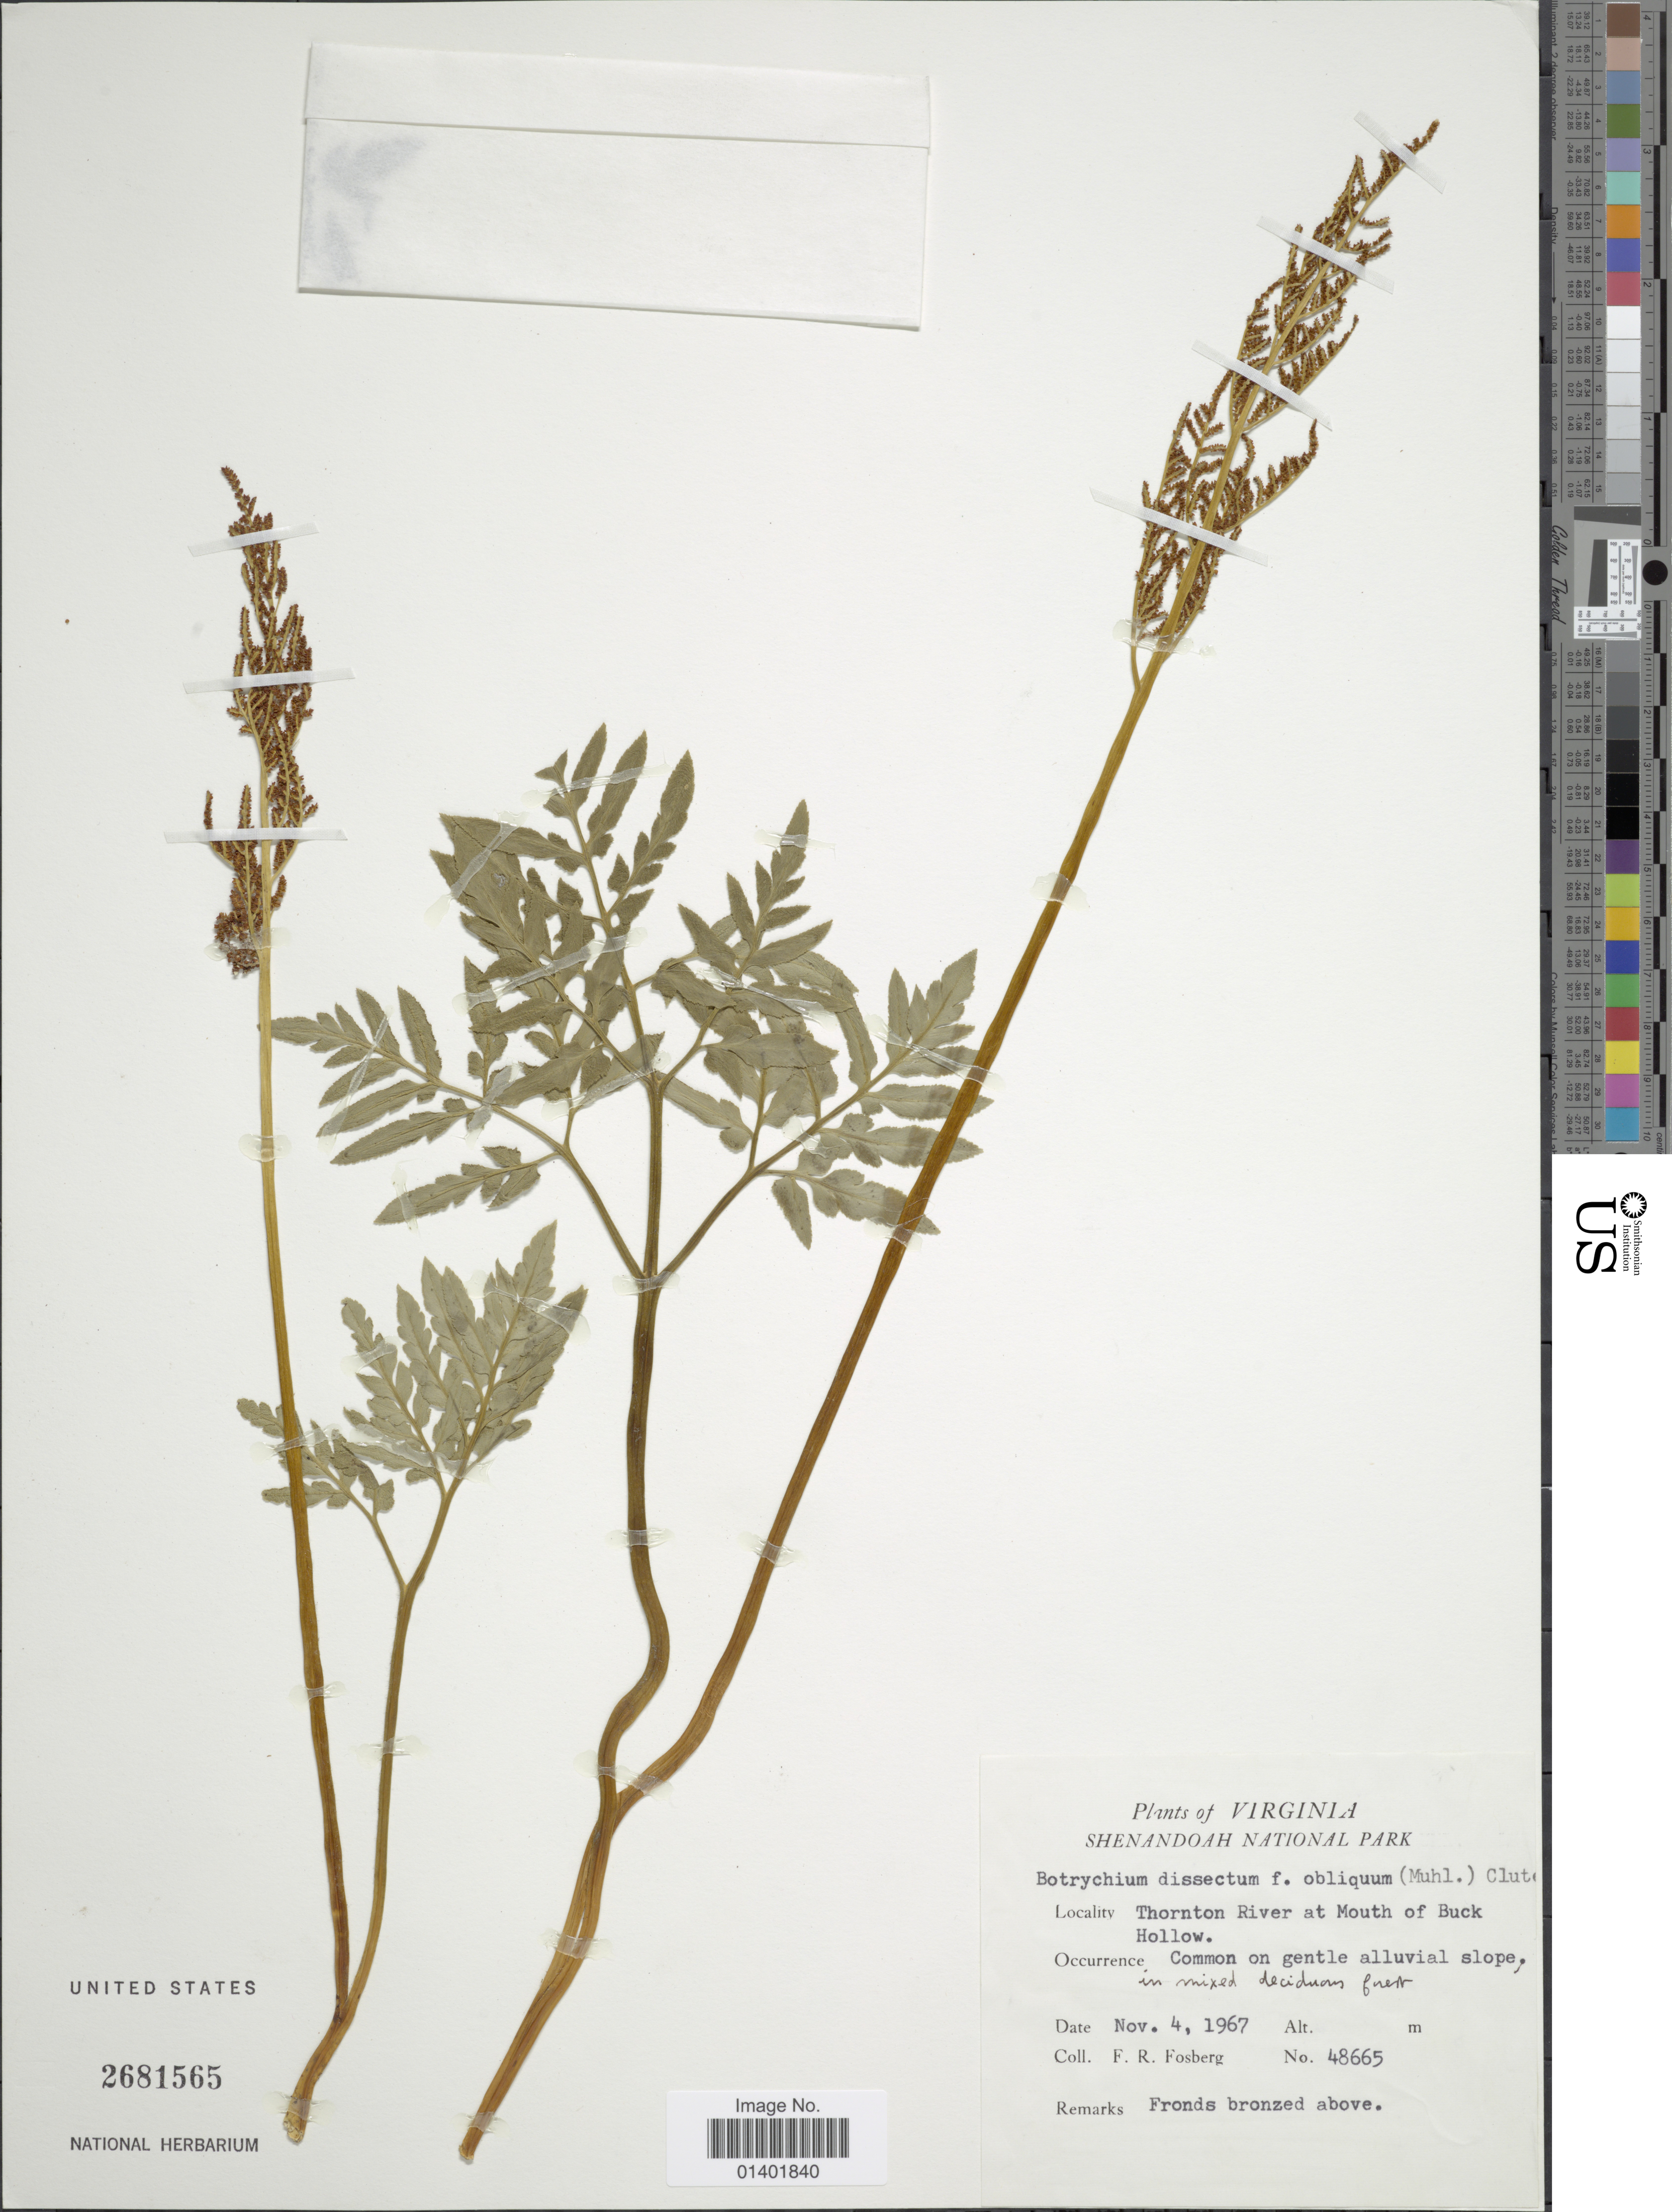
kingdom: Plantae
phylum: Tracheophyta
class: Polypodiopsida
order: Ophioglossales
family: Ophioglossaceae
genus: Botrychium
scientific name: Botrychium dissectum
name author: Spreng.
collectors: F. R. Fosberg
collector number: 45665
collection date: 1967-11-04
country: United States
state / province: Virginia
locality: Thorton River at Mouth of Buck Hollow.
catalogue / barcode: US 2681565